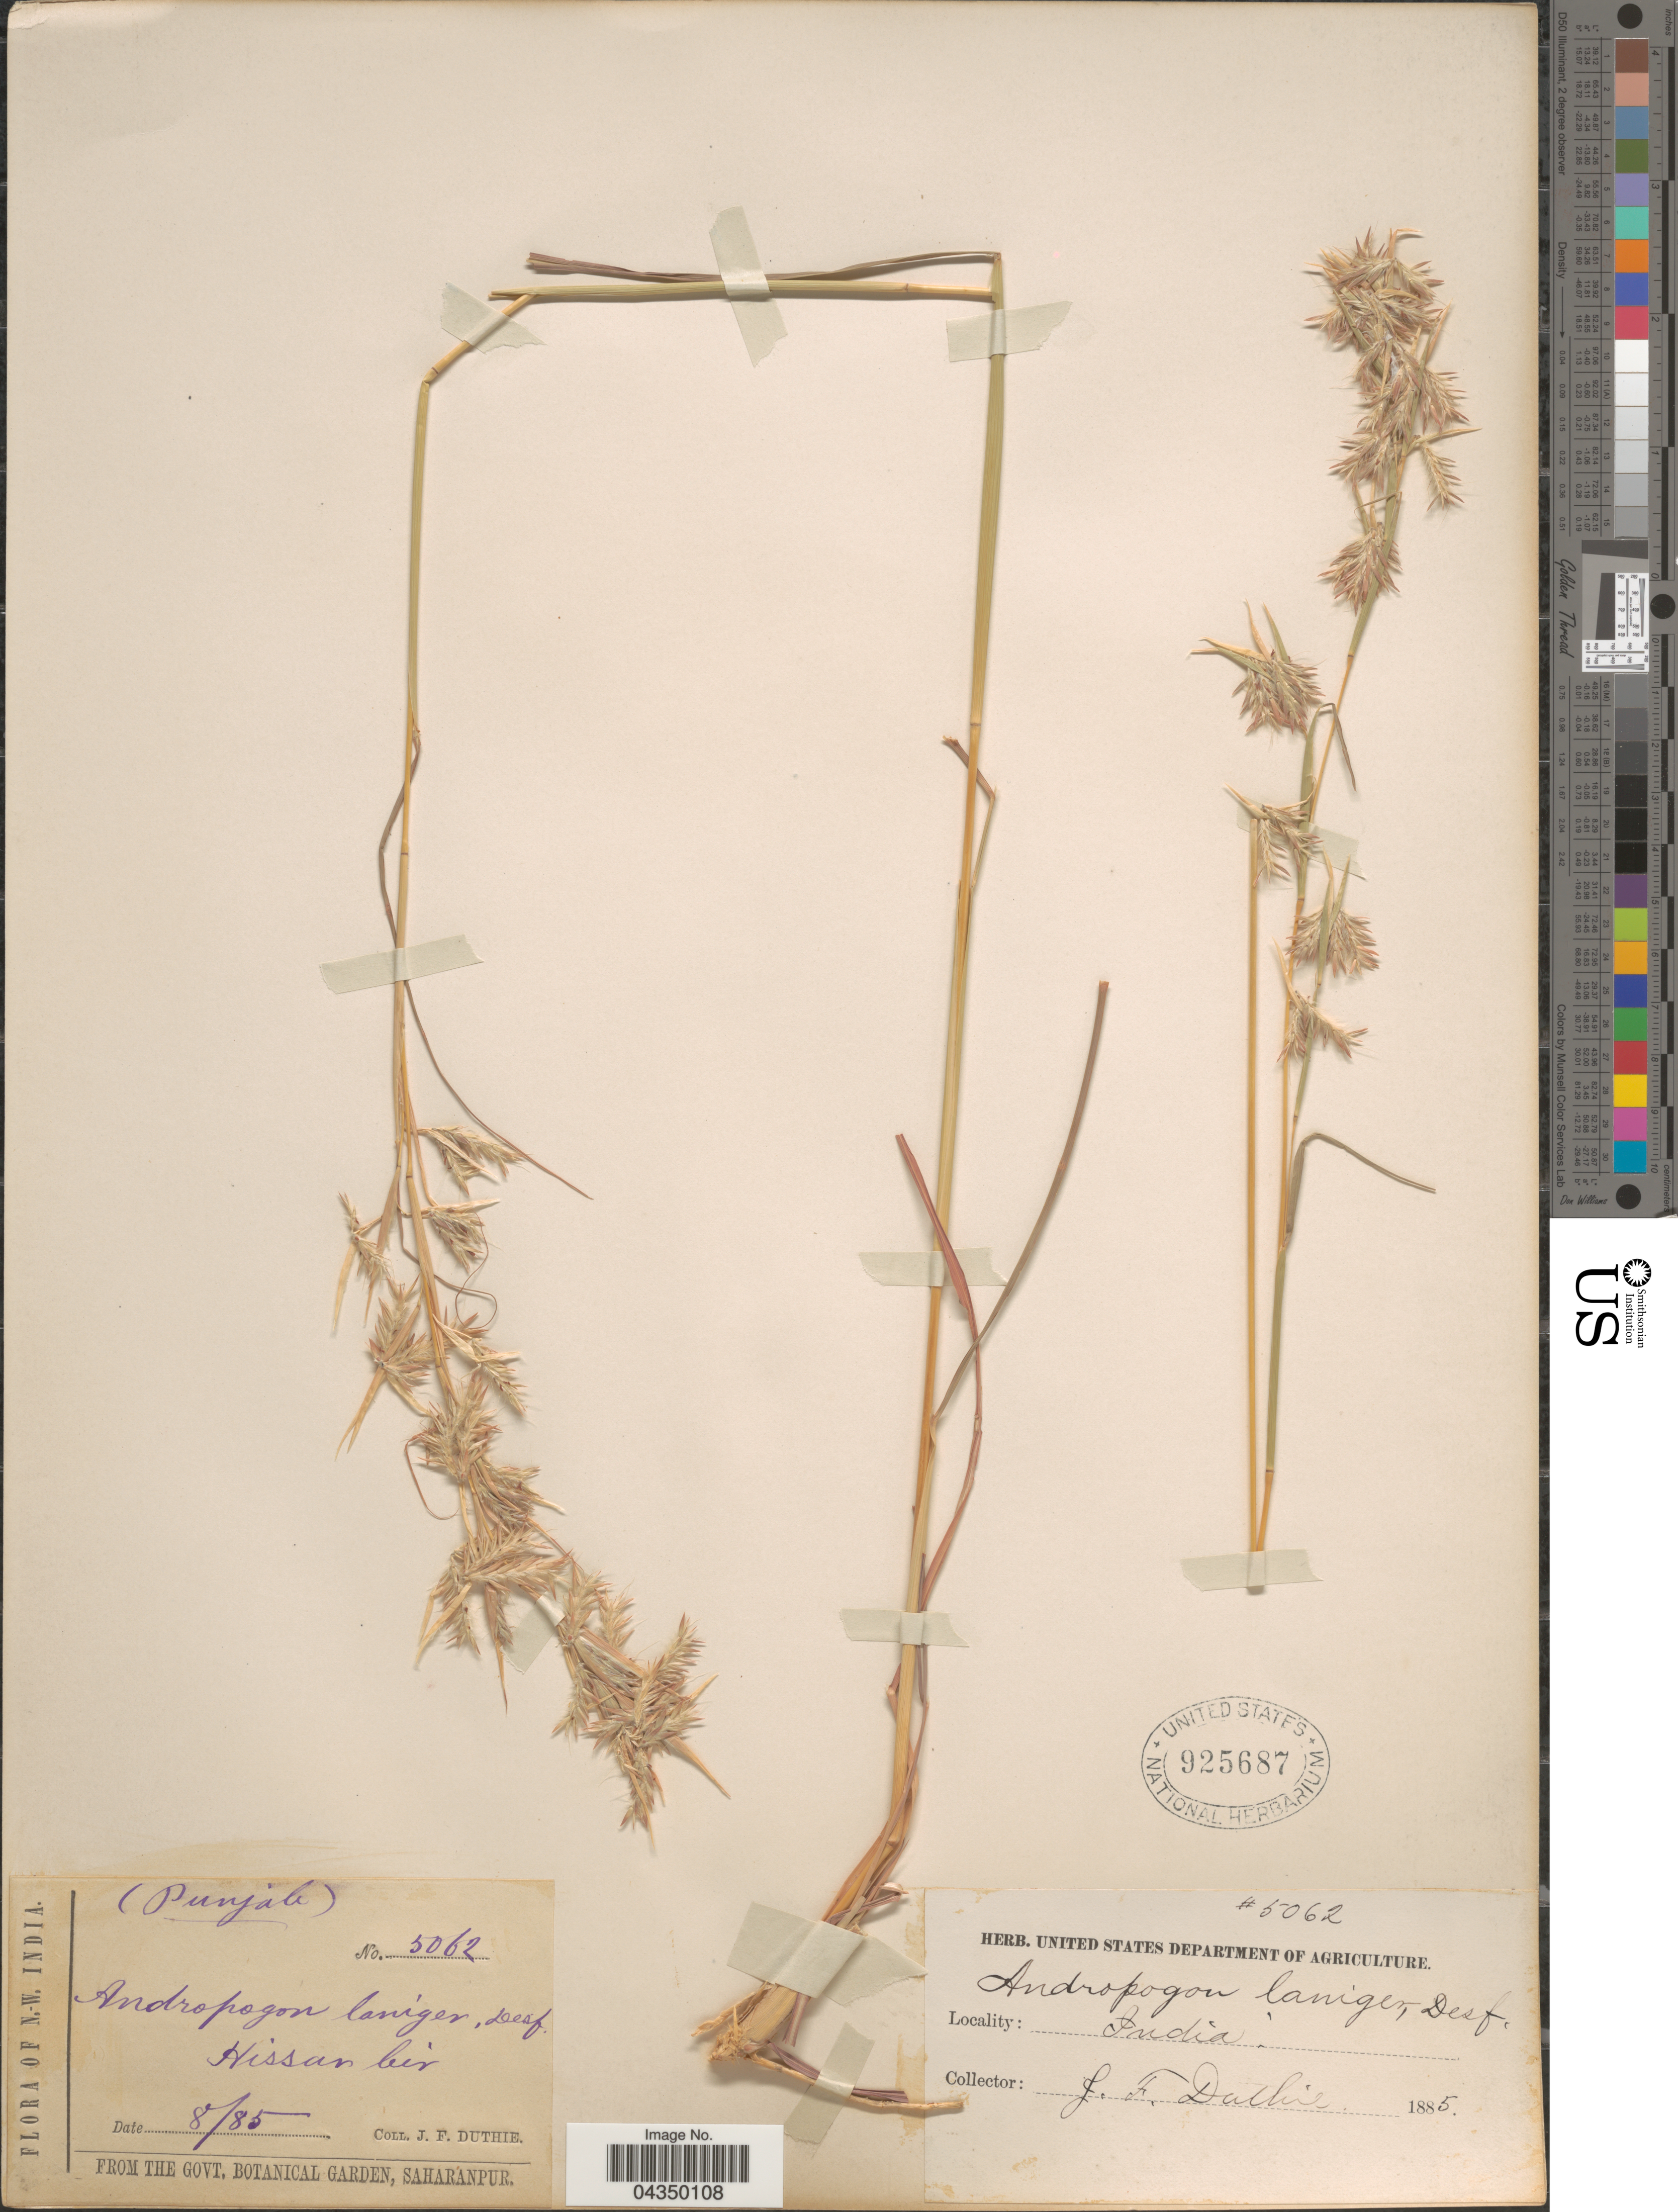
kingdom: Plantae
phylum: Tracheophyta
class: Liliopsida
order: Poales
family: Poaceae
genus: Cymbopogon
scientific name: Cymbopogon schoenanthus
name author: (L.) Spreng.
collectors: J. F. Duthie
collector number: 5062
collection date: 1885-08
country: India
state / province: Haryana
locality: Hissar bir. N. -W. India.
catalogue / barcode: US 925687